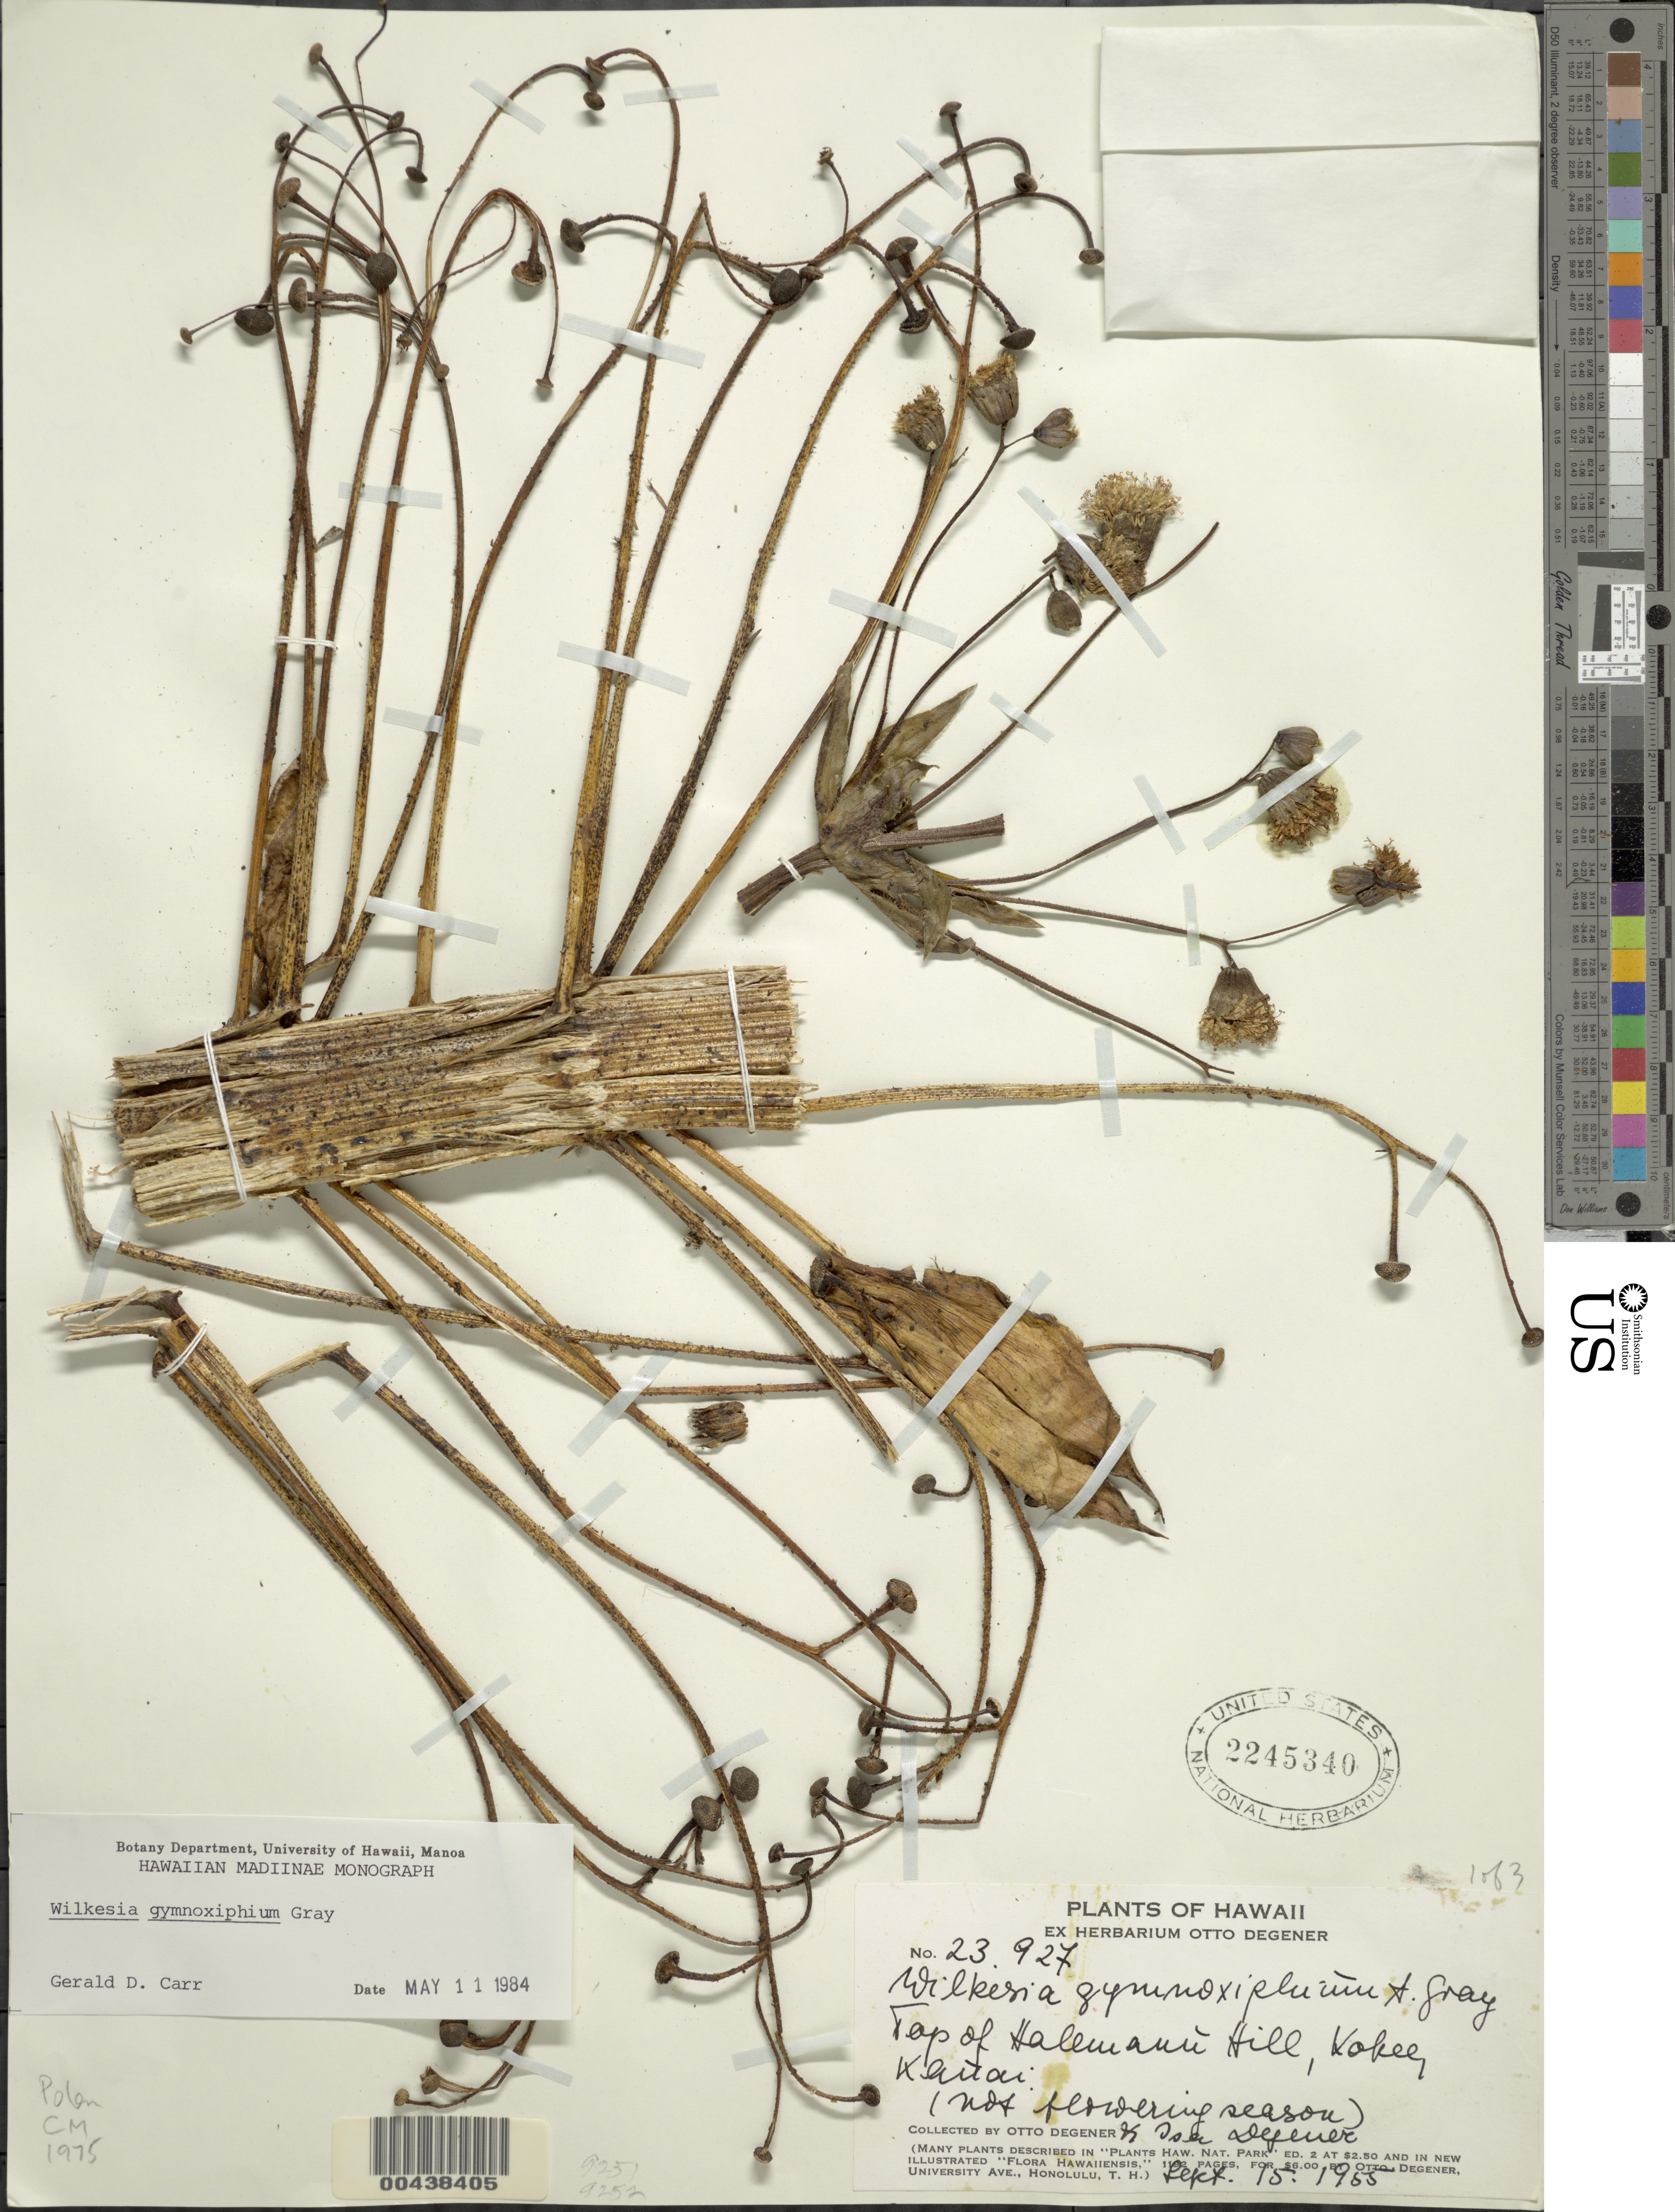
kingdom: Plantae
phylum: Tracheophyta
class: Magnoliopsida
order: Asterales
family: Asteraceae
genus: Wilkesia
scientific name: Wilkesia gymnoxiphium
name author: A. Gray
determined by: Carr, G. D.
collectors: O. Degener & I. Degener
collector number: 23927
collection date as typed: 15 Sep 1955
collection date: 1955-09-15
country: United States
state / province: Hawaii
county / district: Kauai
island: Kaua'i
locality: top of Halewauu Hill, Kokee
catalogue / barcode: US 2245340